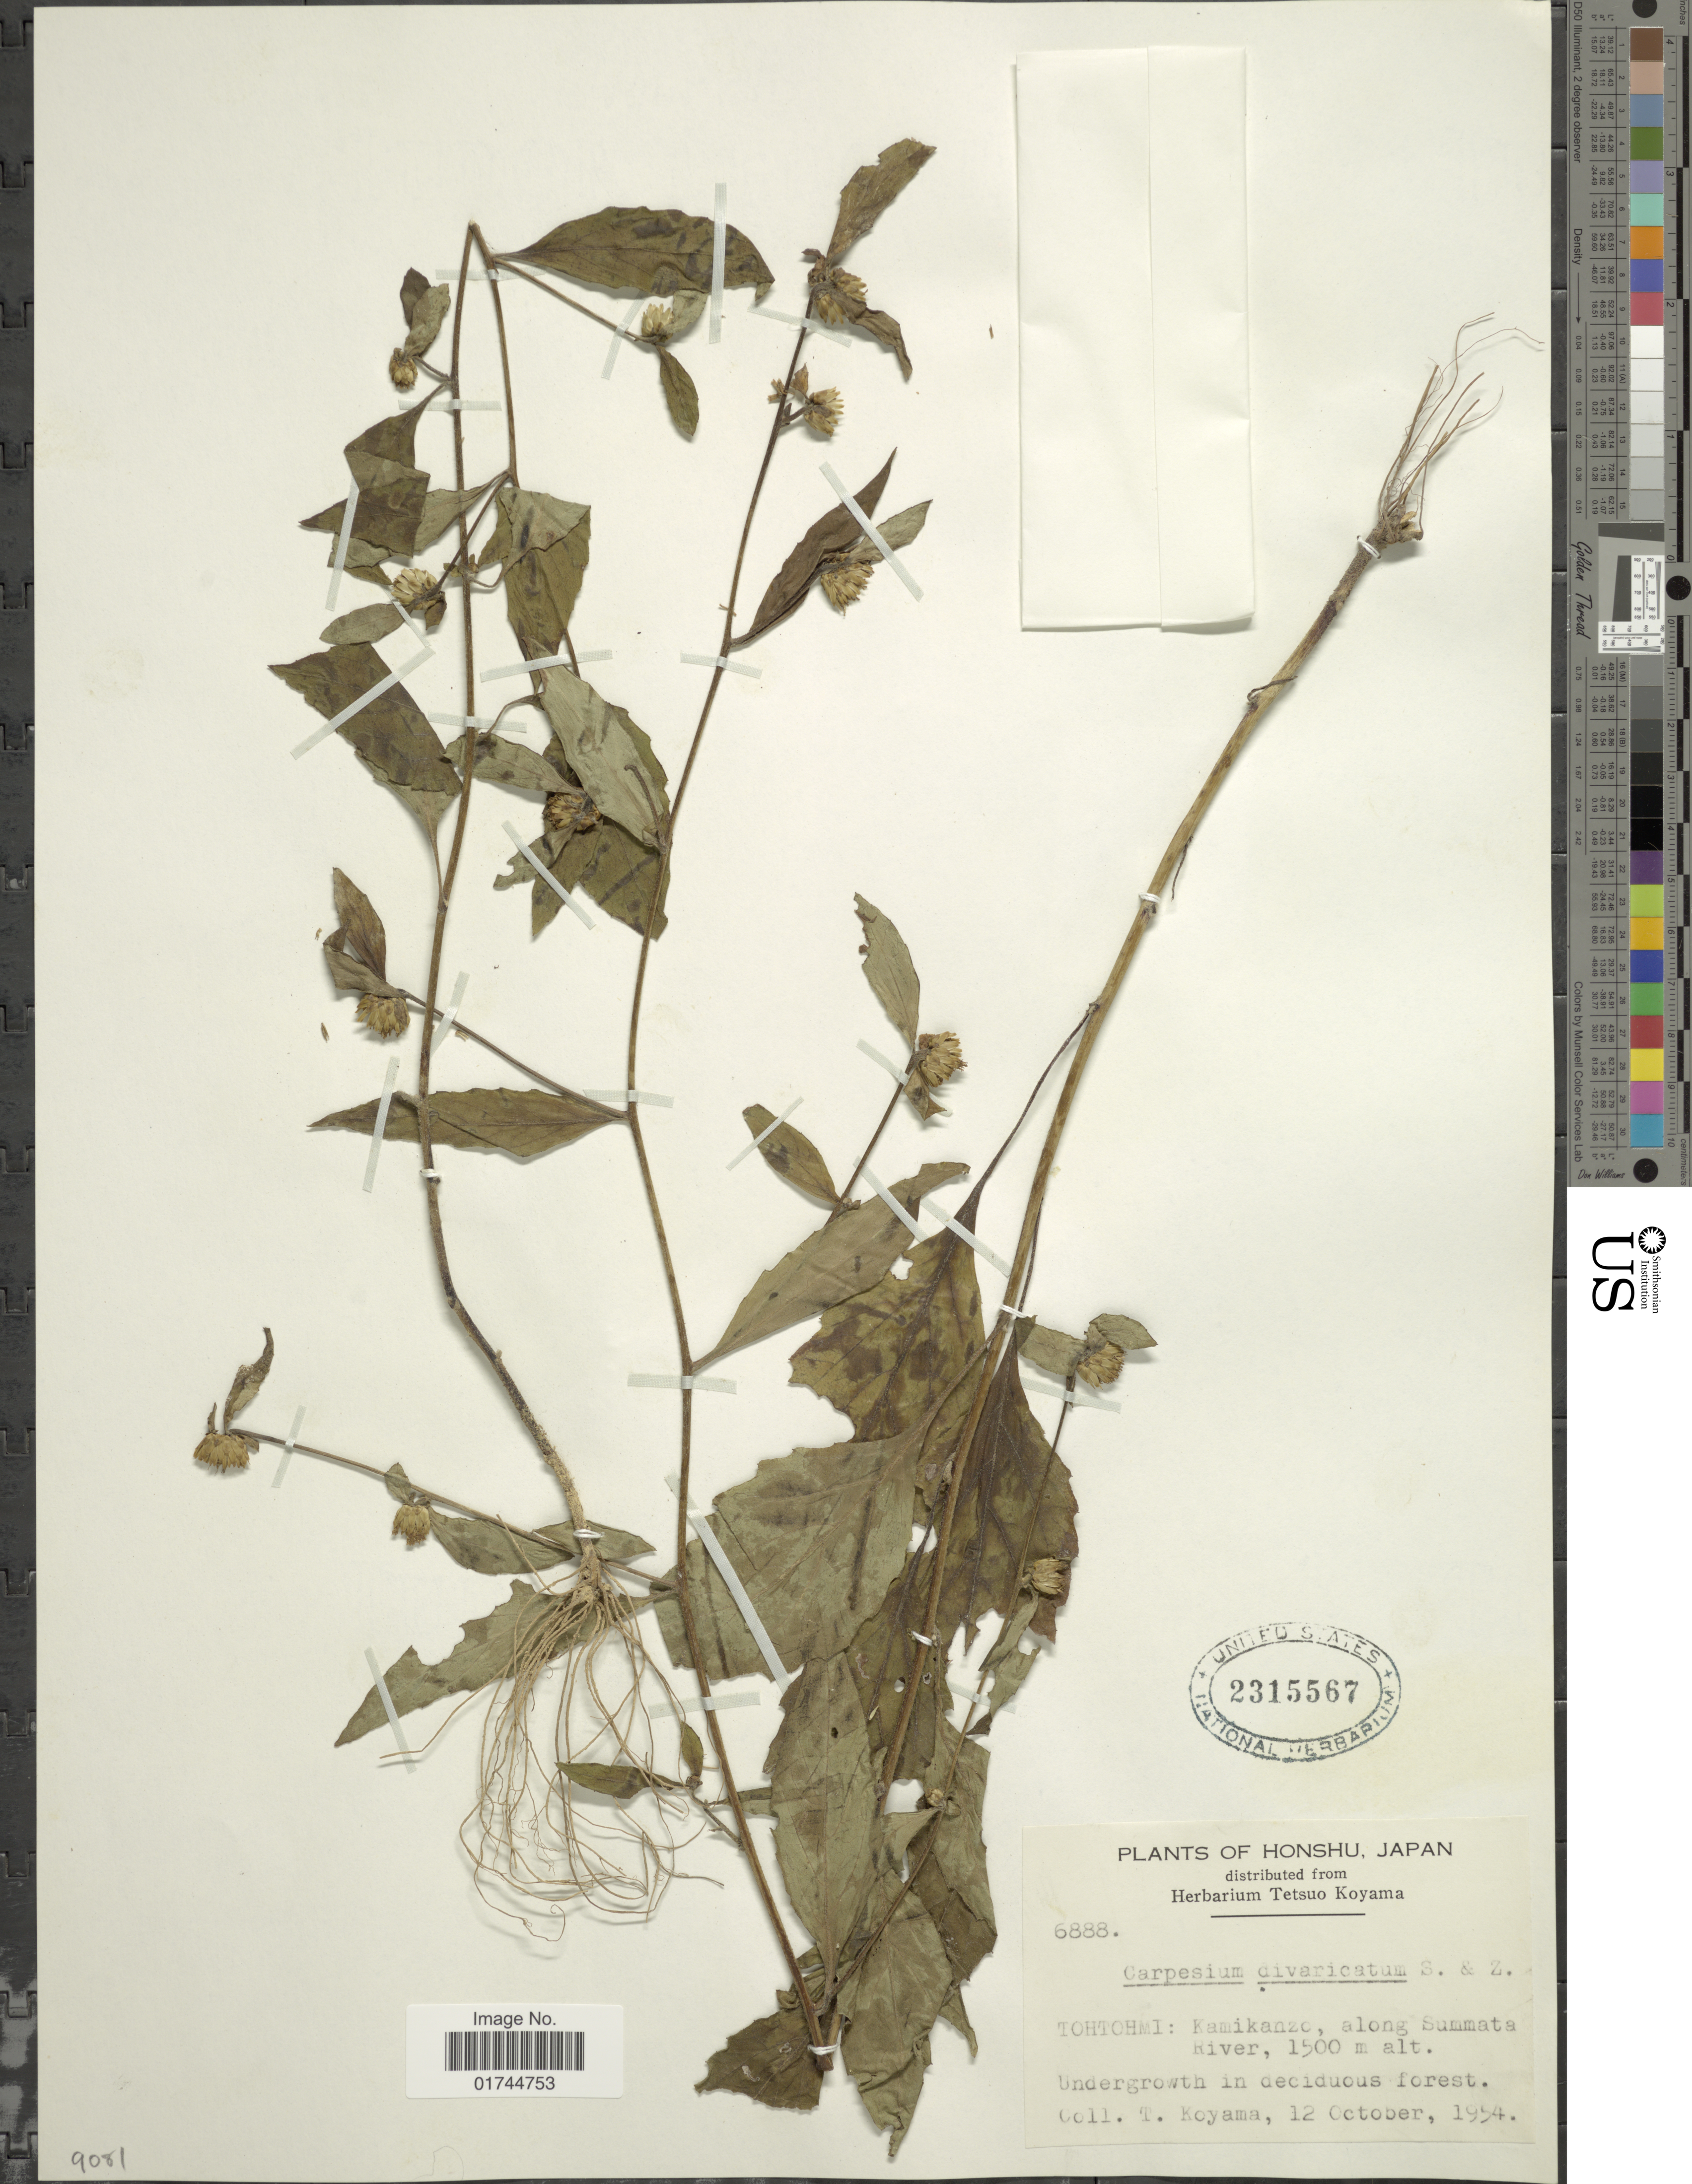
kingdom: Plantae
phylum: Tracheophyta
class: Magnoliopsida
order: Asterales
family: Asteraceae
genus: Carpesium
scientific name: Carpesium divarticatum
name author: Siebold & Zucc.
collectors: T. Koyama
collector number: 6888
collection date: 1954-10-12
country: Japan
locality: Honshu, Tohtomi: Kamikanzo, along Summata River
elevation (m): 1500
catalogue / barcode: US 2315567